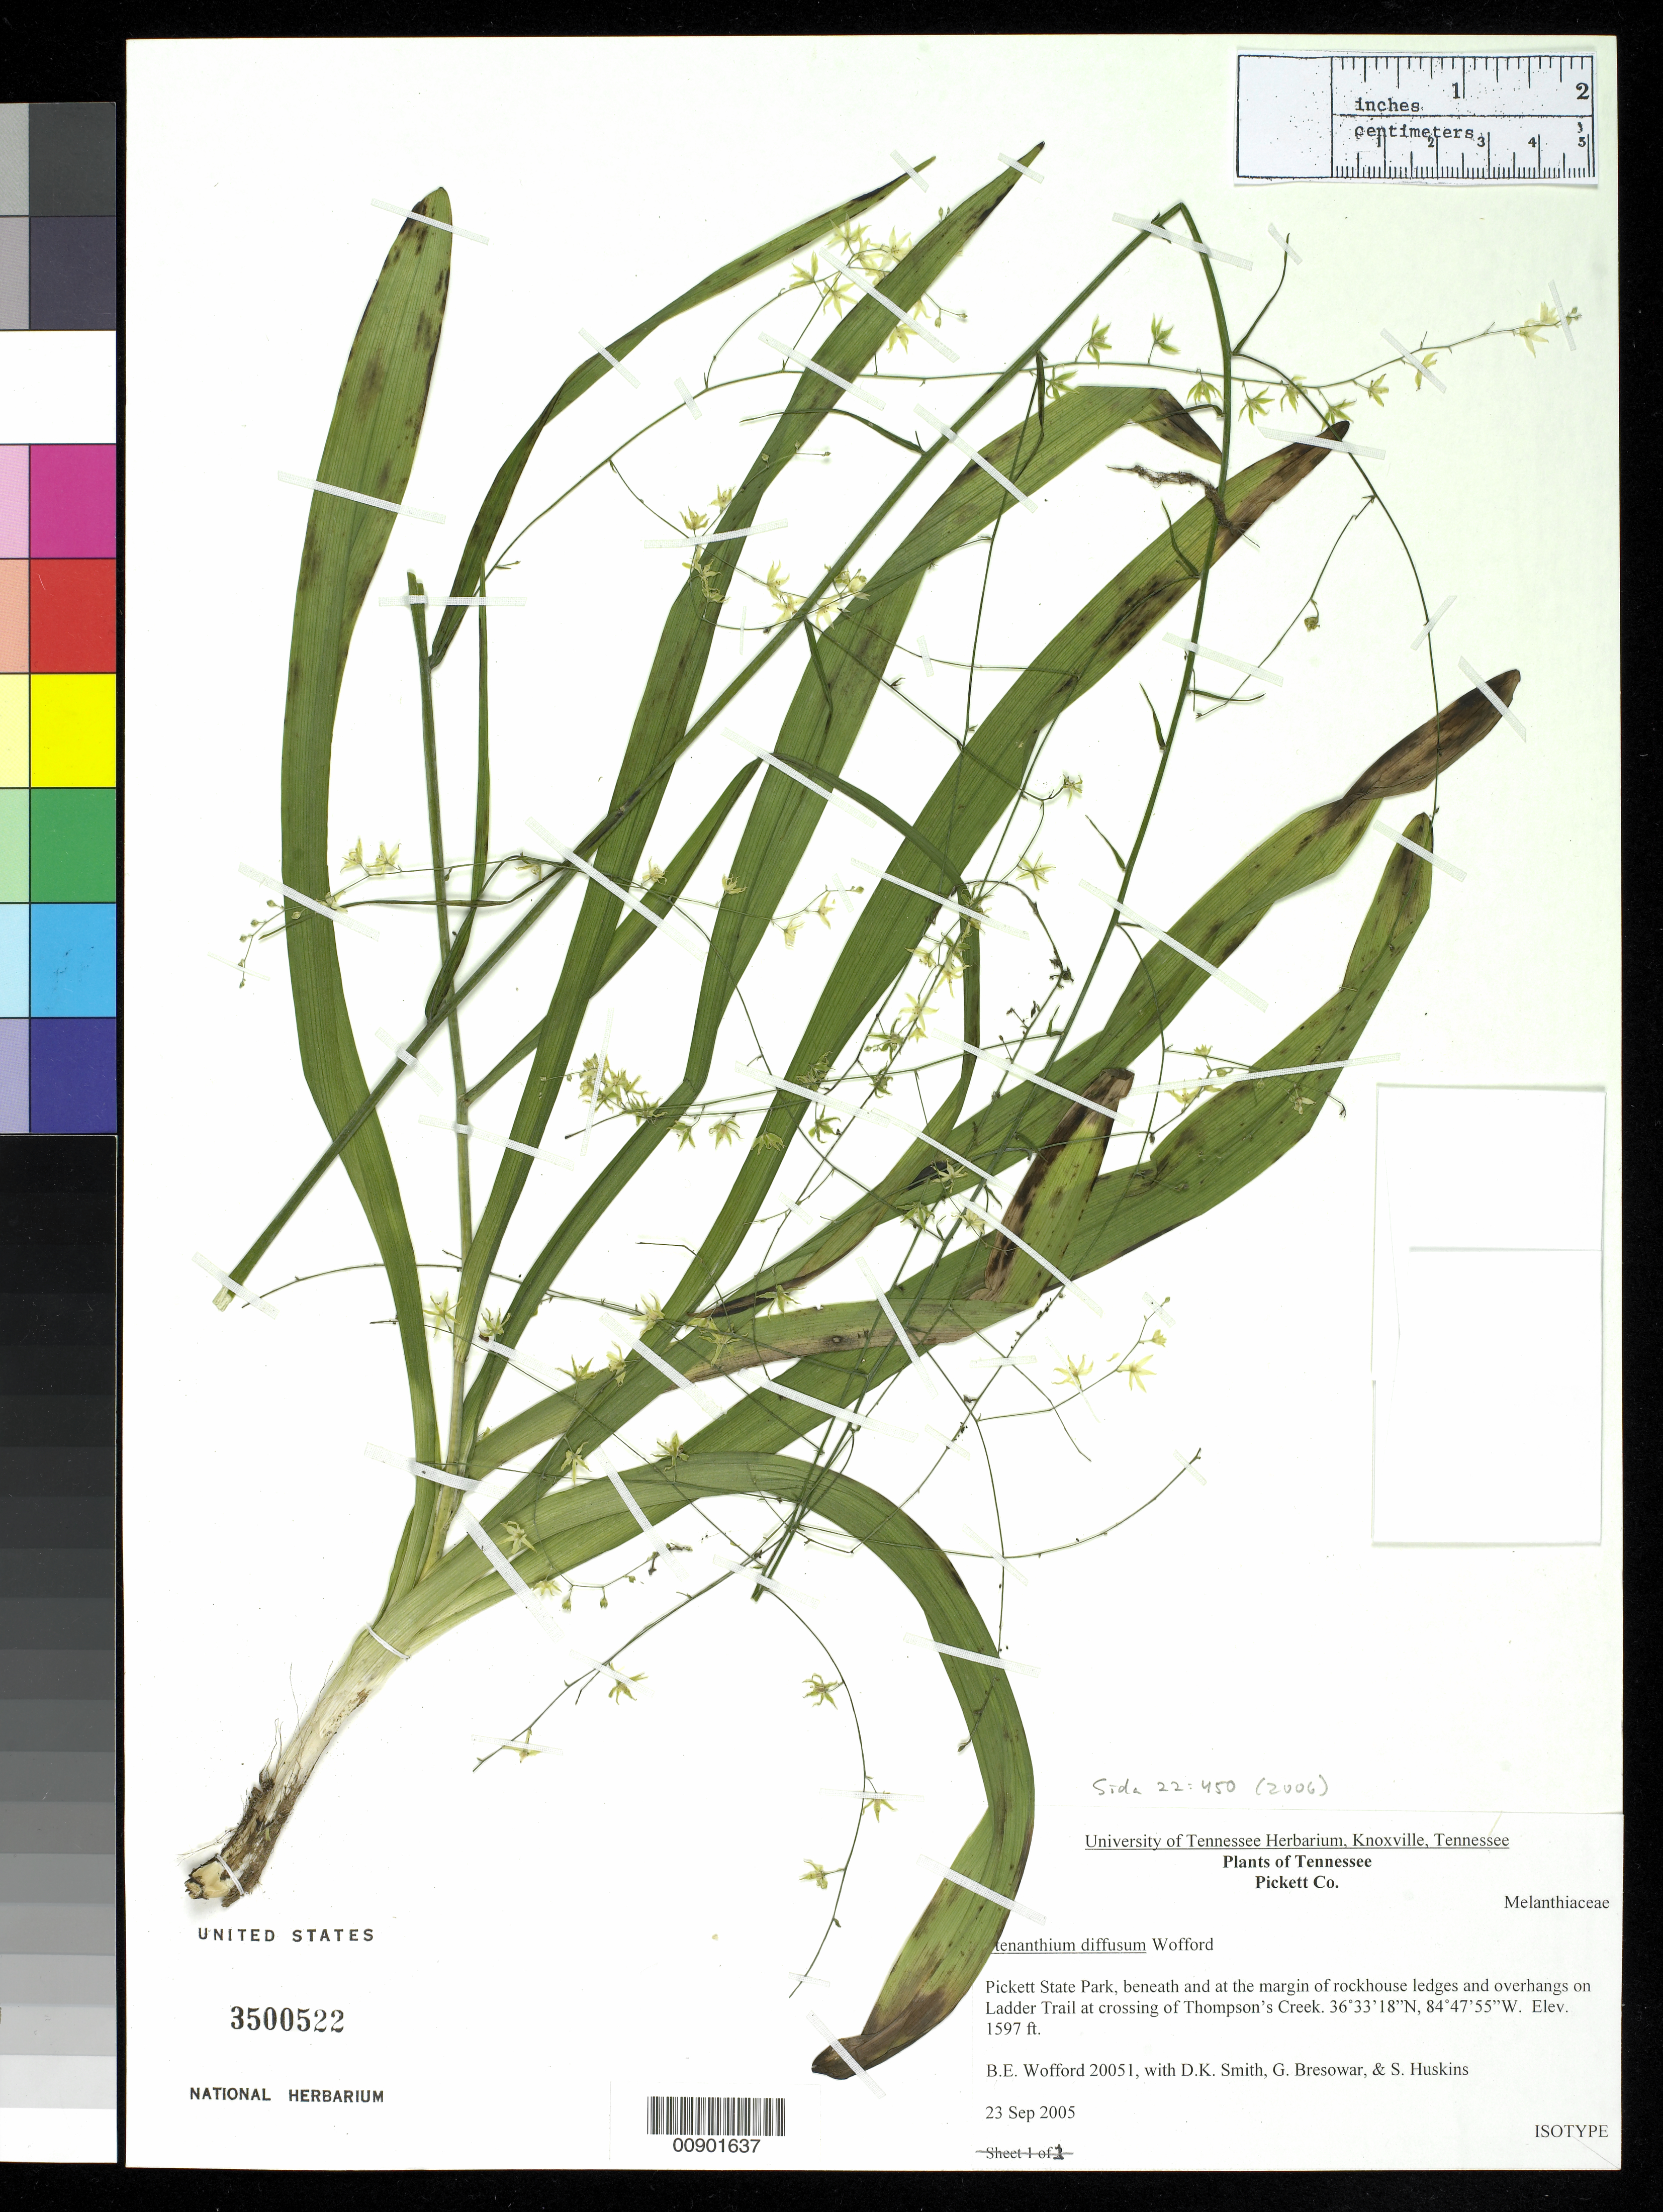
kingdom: Plantae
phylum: Tracheophyta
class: Liliopsida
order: Liliales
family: Melanthiaceae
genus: Stenanthium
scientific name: Stenanthium diffusum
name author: Wofford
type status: Isotype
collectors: B. Wofford, D. K. Smith, G. Bresowar & S. Huskins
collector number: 20051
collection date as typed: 23 Sep 2005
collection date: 2005-09-23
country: United States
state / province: Tennessee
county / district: Pickett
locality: Pickett State Park, beneath and at the margin of rockhouse ledges and overhangs on Ladder Trail at crossing of Thompson's Creek.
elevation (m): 487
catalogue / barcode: US 3500522